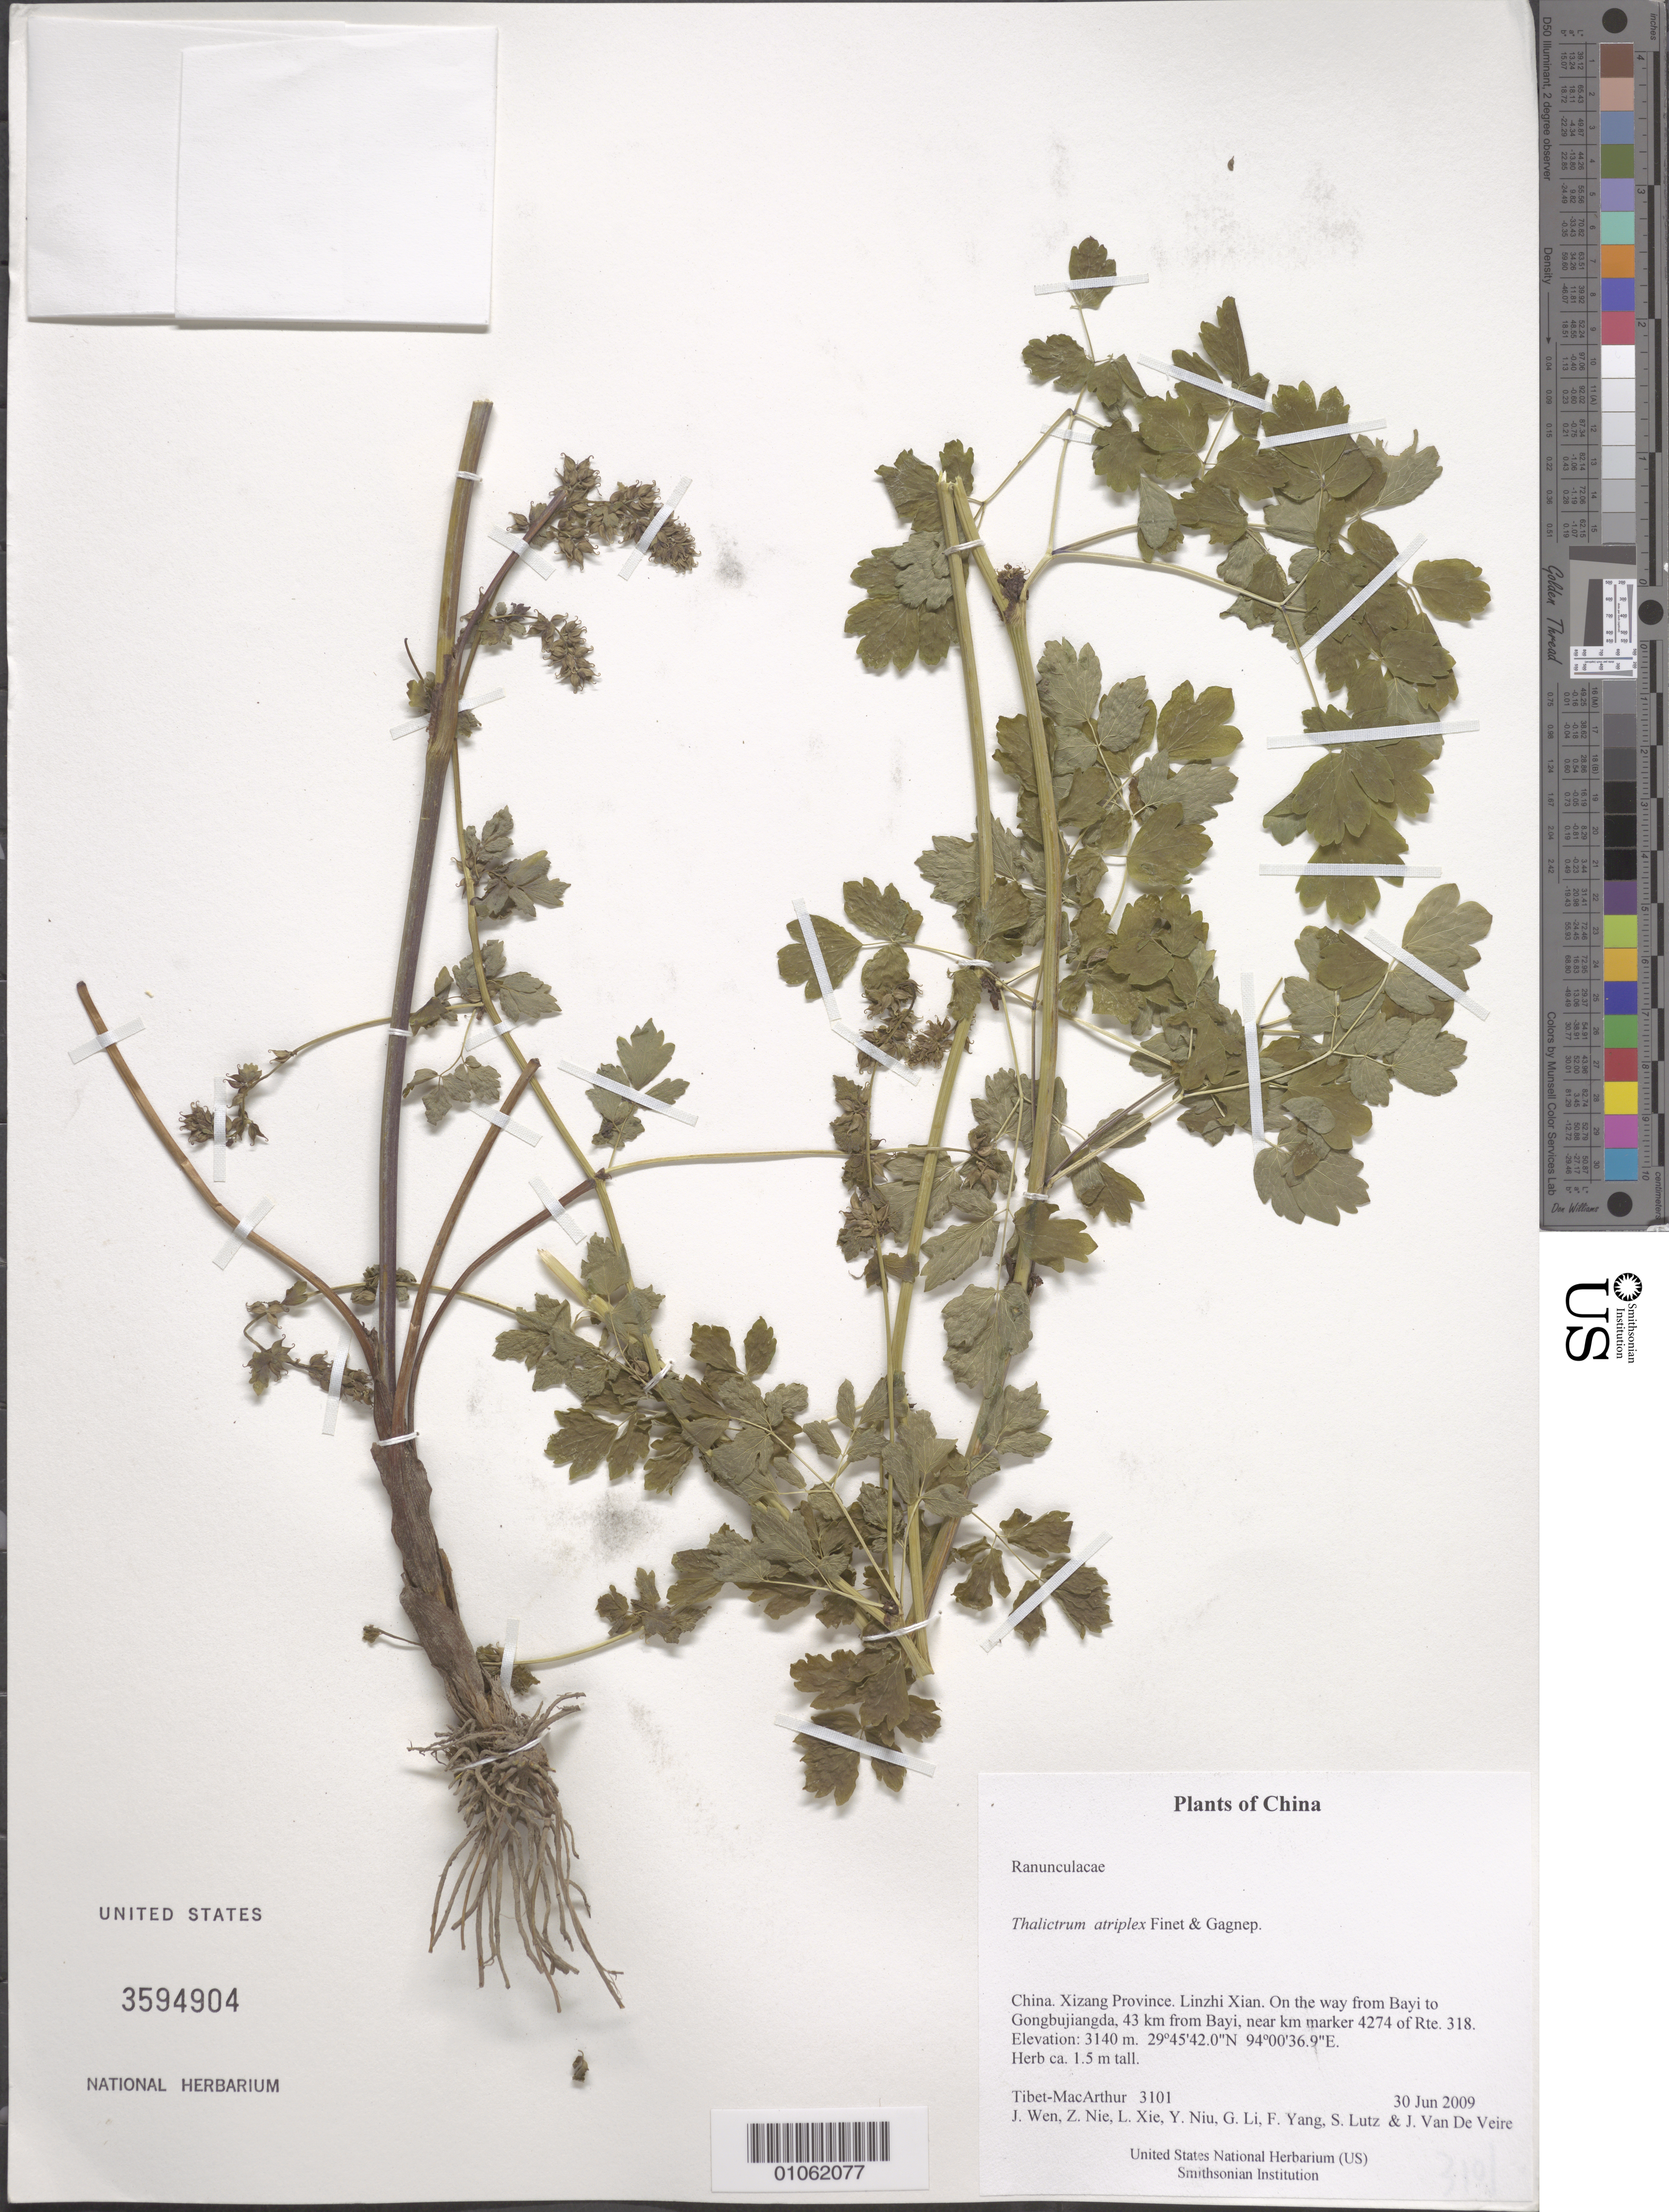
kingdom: Plantae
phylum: Tracheophyta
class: Magnoliopsida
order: Ranunculales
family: Ranunculaceae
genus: Thalictrum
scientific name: Thalictrum atriplex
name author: Finet & Gagnep.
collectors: Tibet-MacArthur, J. Wen, Z. Nie, L. Xie, Y. Niu, G. Li, F. Yang, S. Lutz & J. Van De Veire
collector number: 3101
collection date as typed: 30 Jun 2009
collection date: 2009-06-30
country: China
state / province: Xizang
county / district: Linzhi Xian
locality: On the way from Bayi to Gongbujiangda, 43 km from Bayi, near km marker 4274 of Rte. 318.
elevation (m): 3140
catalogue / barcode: US 3594904